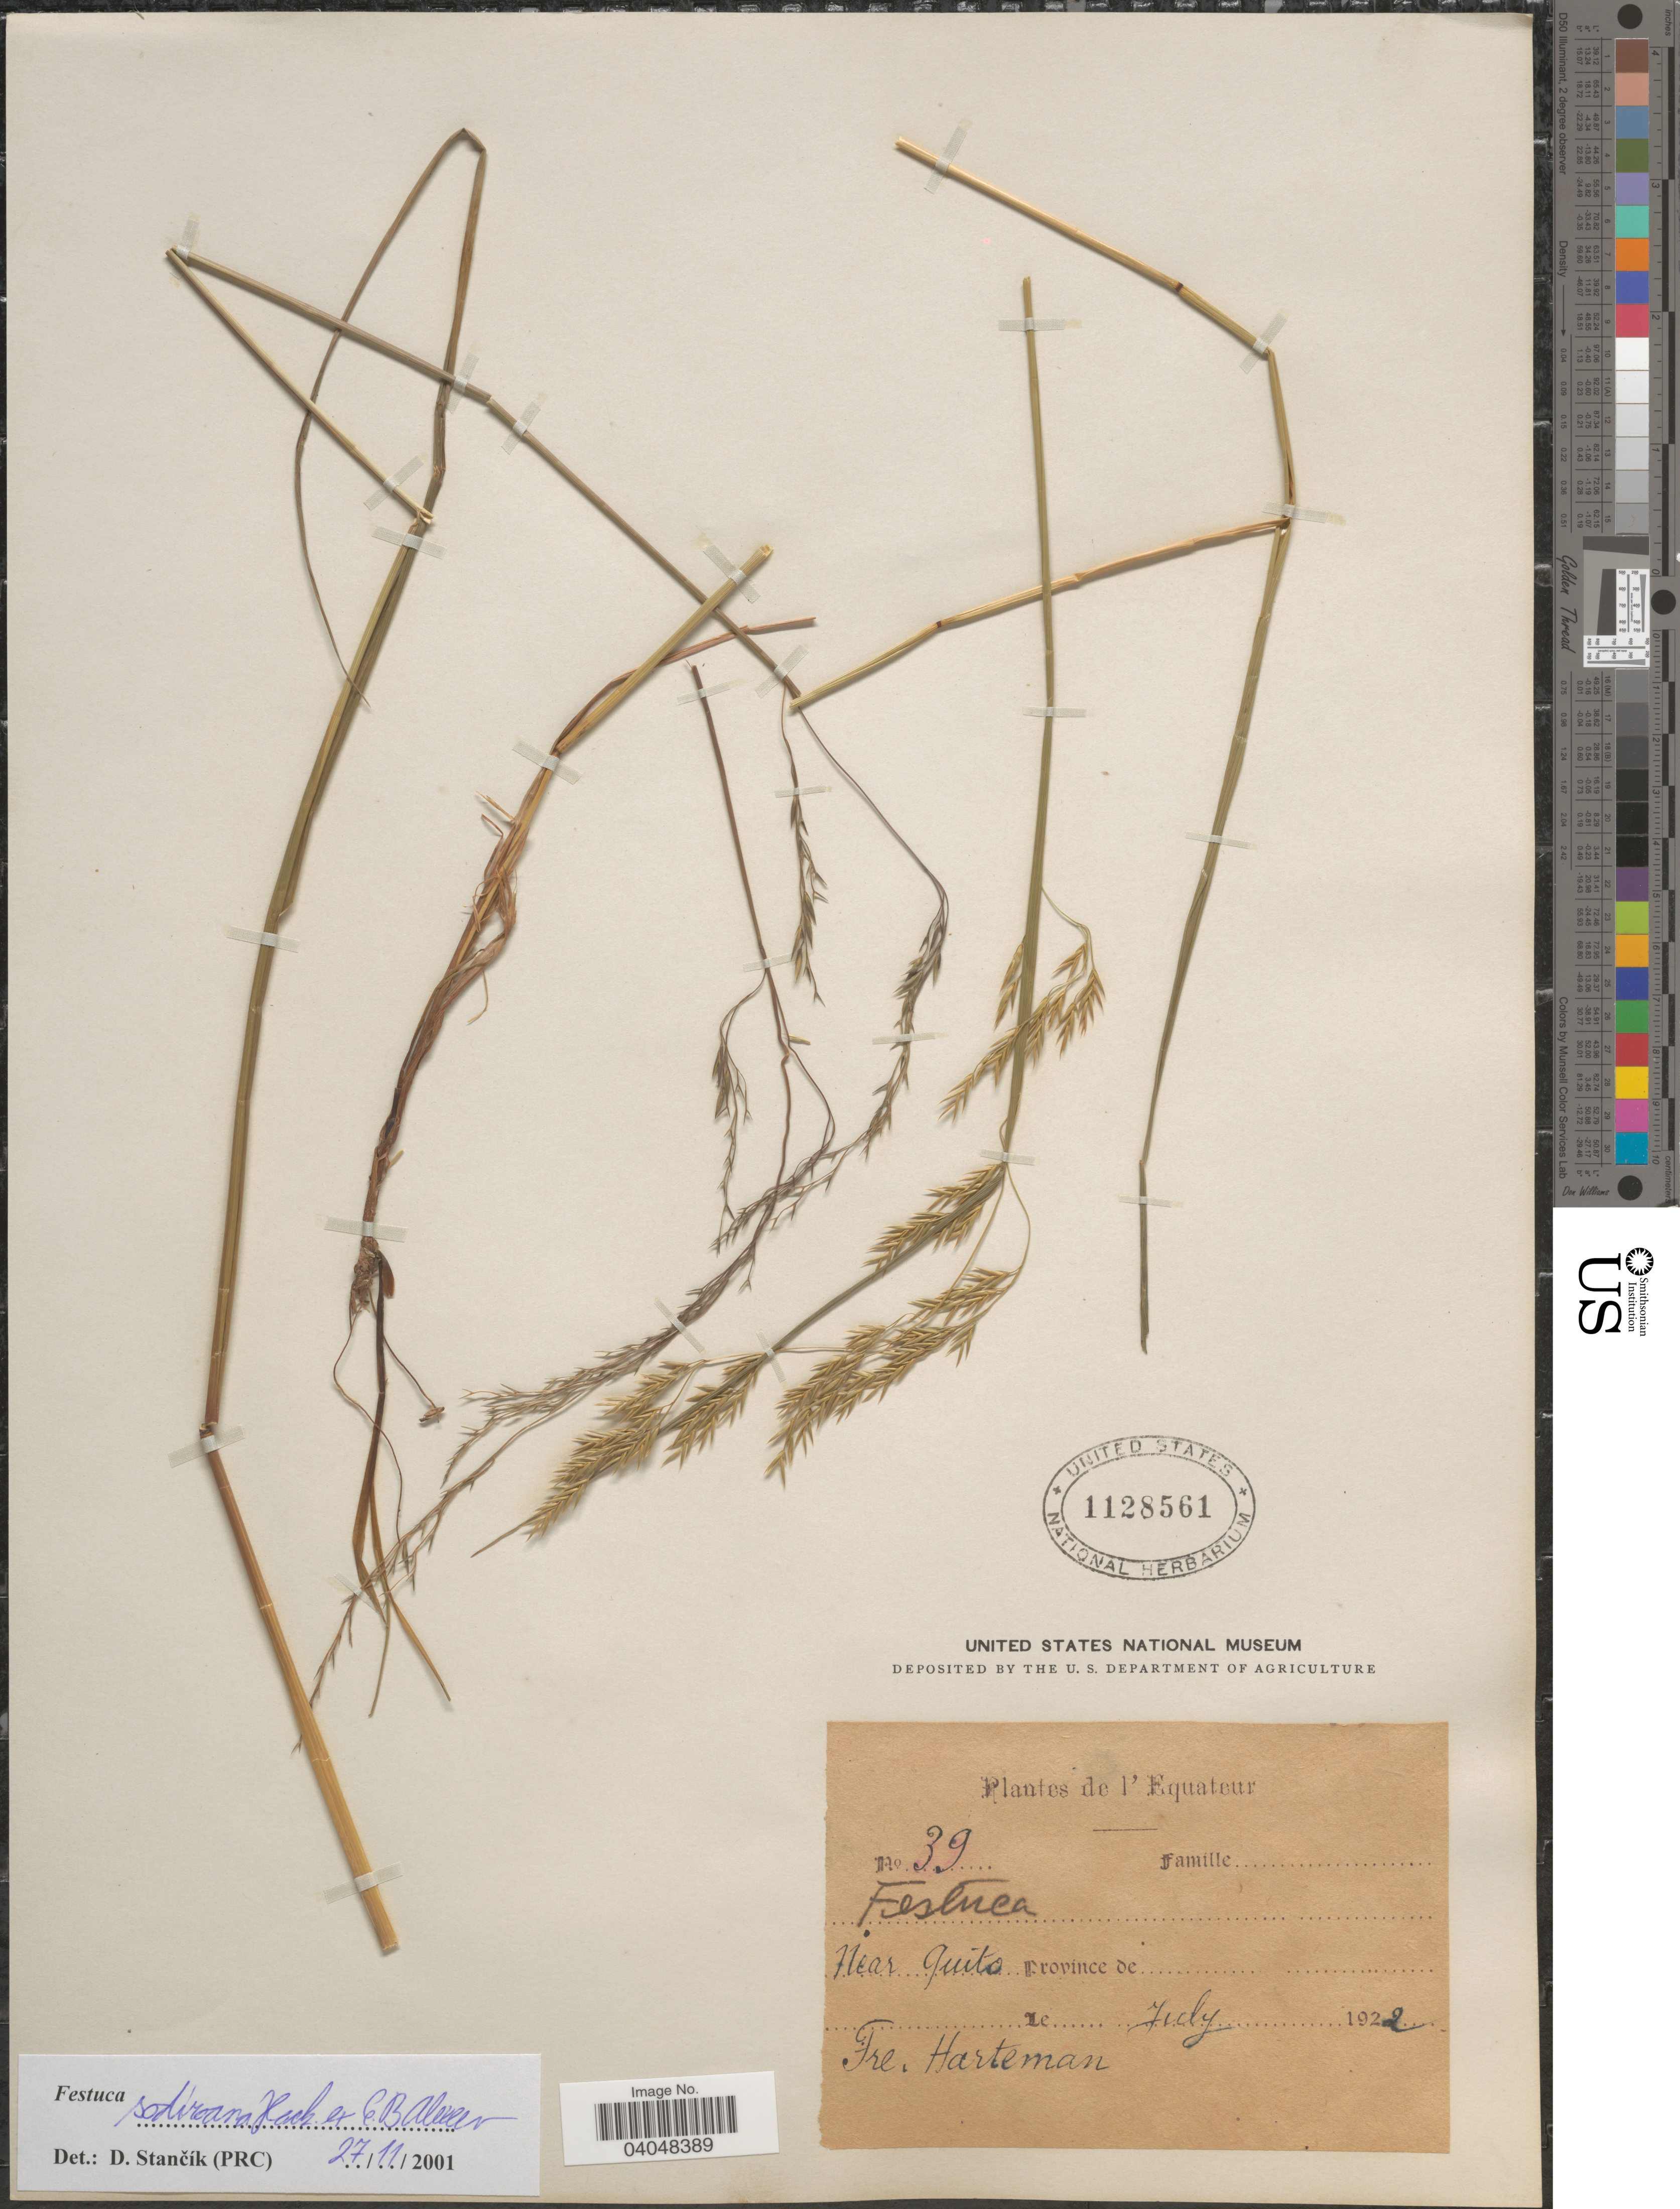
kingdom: Plantae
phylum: Tracheophyta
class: Liliopsida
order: Poales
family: Poaceae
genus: Festuca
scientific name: Festuca sodiroana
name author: Hack. ex E.B. Alexeev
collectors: Harteman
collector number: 39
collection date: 1922-07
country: Ecuador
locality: Equateur. Near Quito.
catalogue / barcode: US 1128561